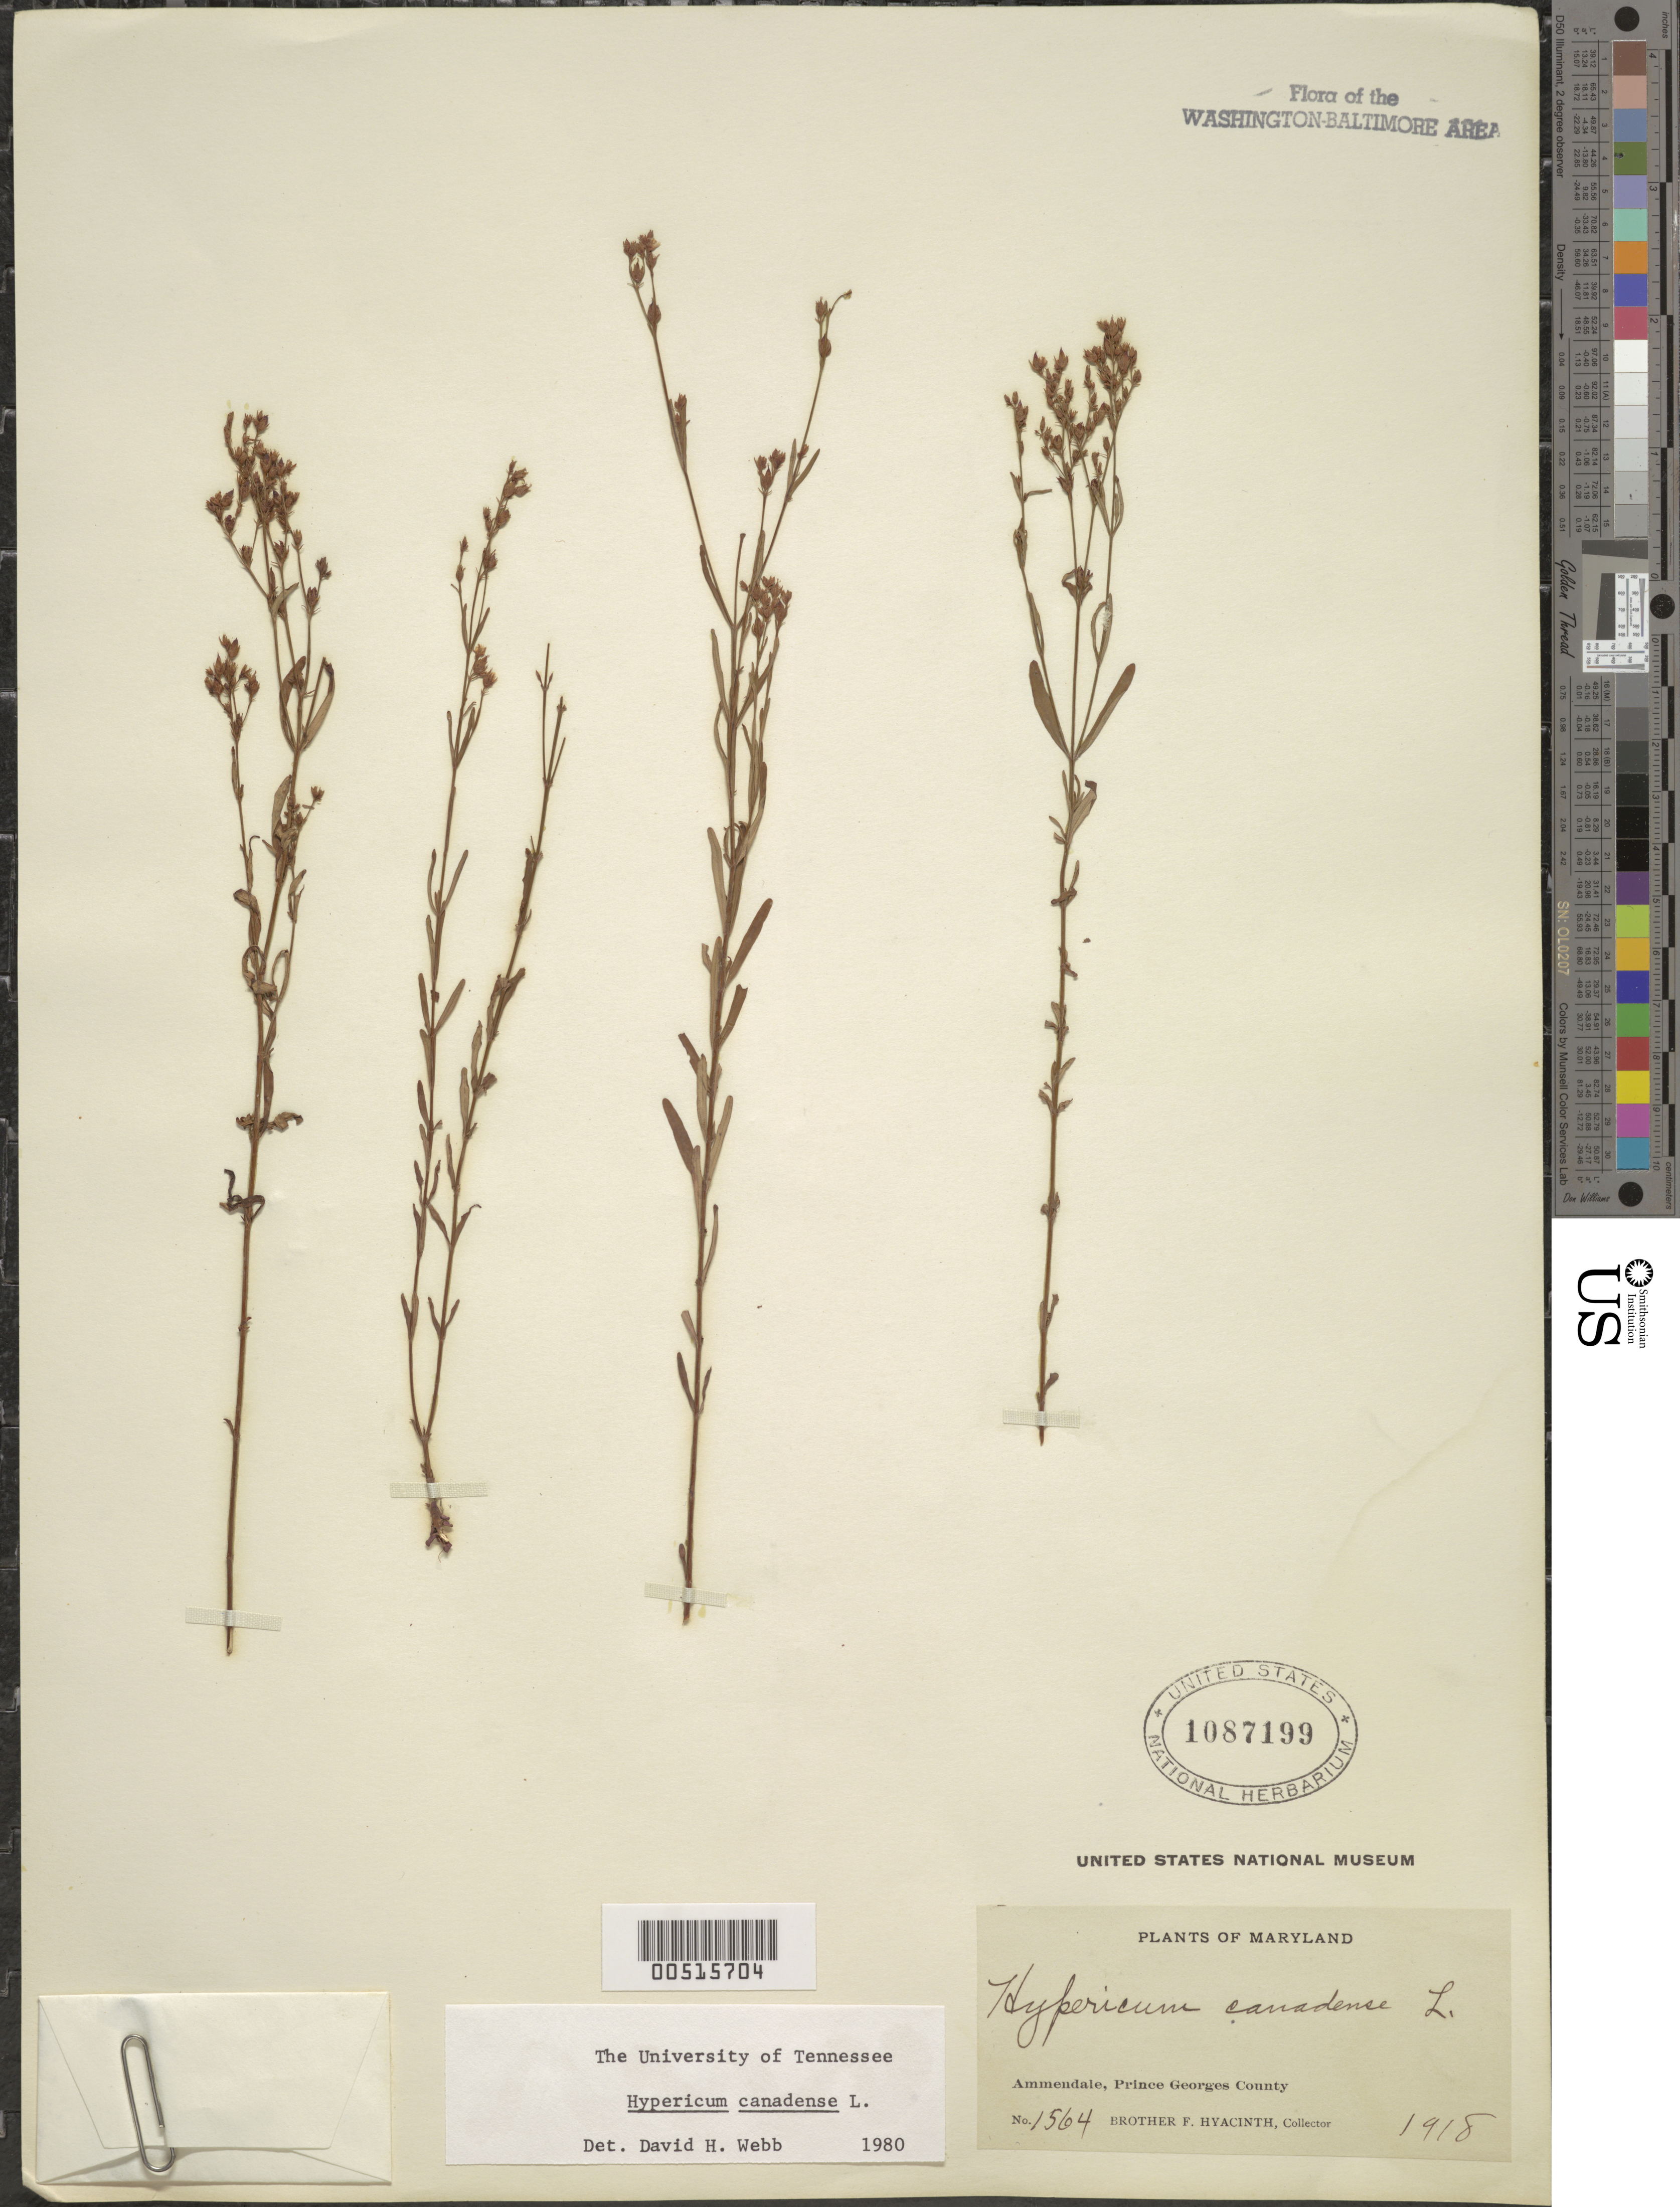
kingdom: Plantae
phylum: Tracheophyta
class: Magnoliopsida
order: Malpighiales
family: Hypericaceae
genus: Hypericum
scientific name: Hypericum canadense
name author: L.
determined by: Webb, D. H.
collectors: F. Hyacinth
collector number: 1564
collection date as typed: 1918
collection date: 1918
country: United States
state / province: Maryland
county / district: Prince George's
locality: Ammendale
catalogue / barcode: US 1087199